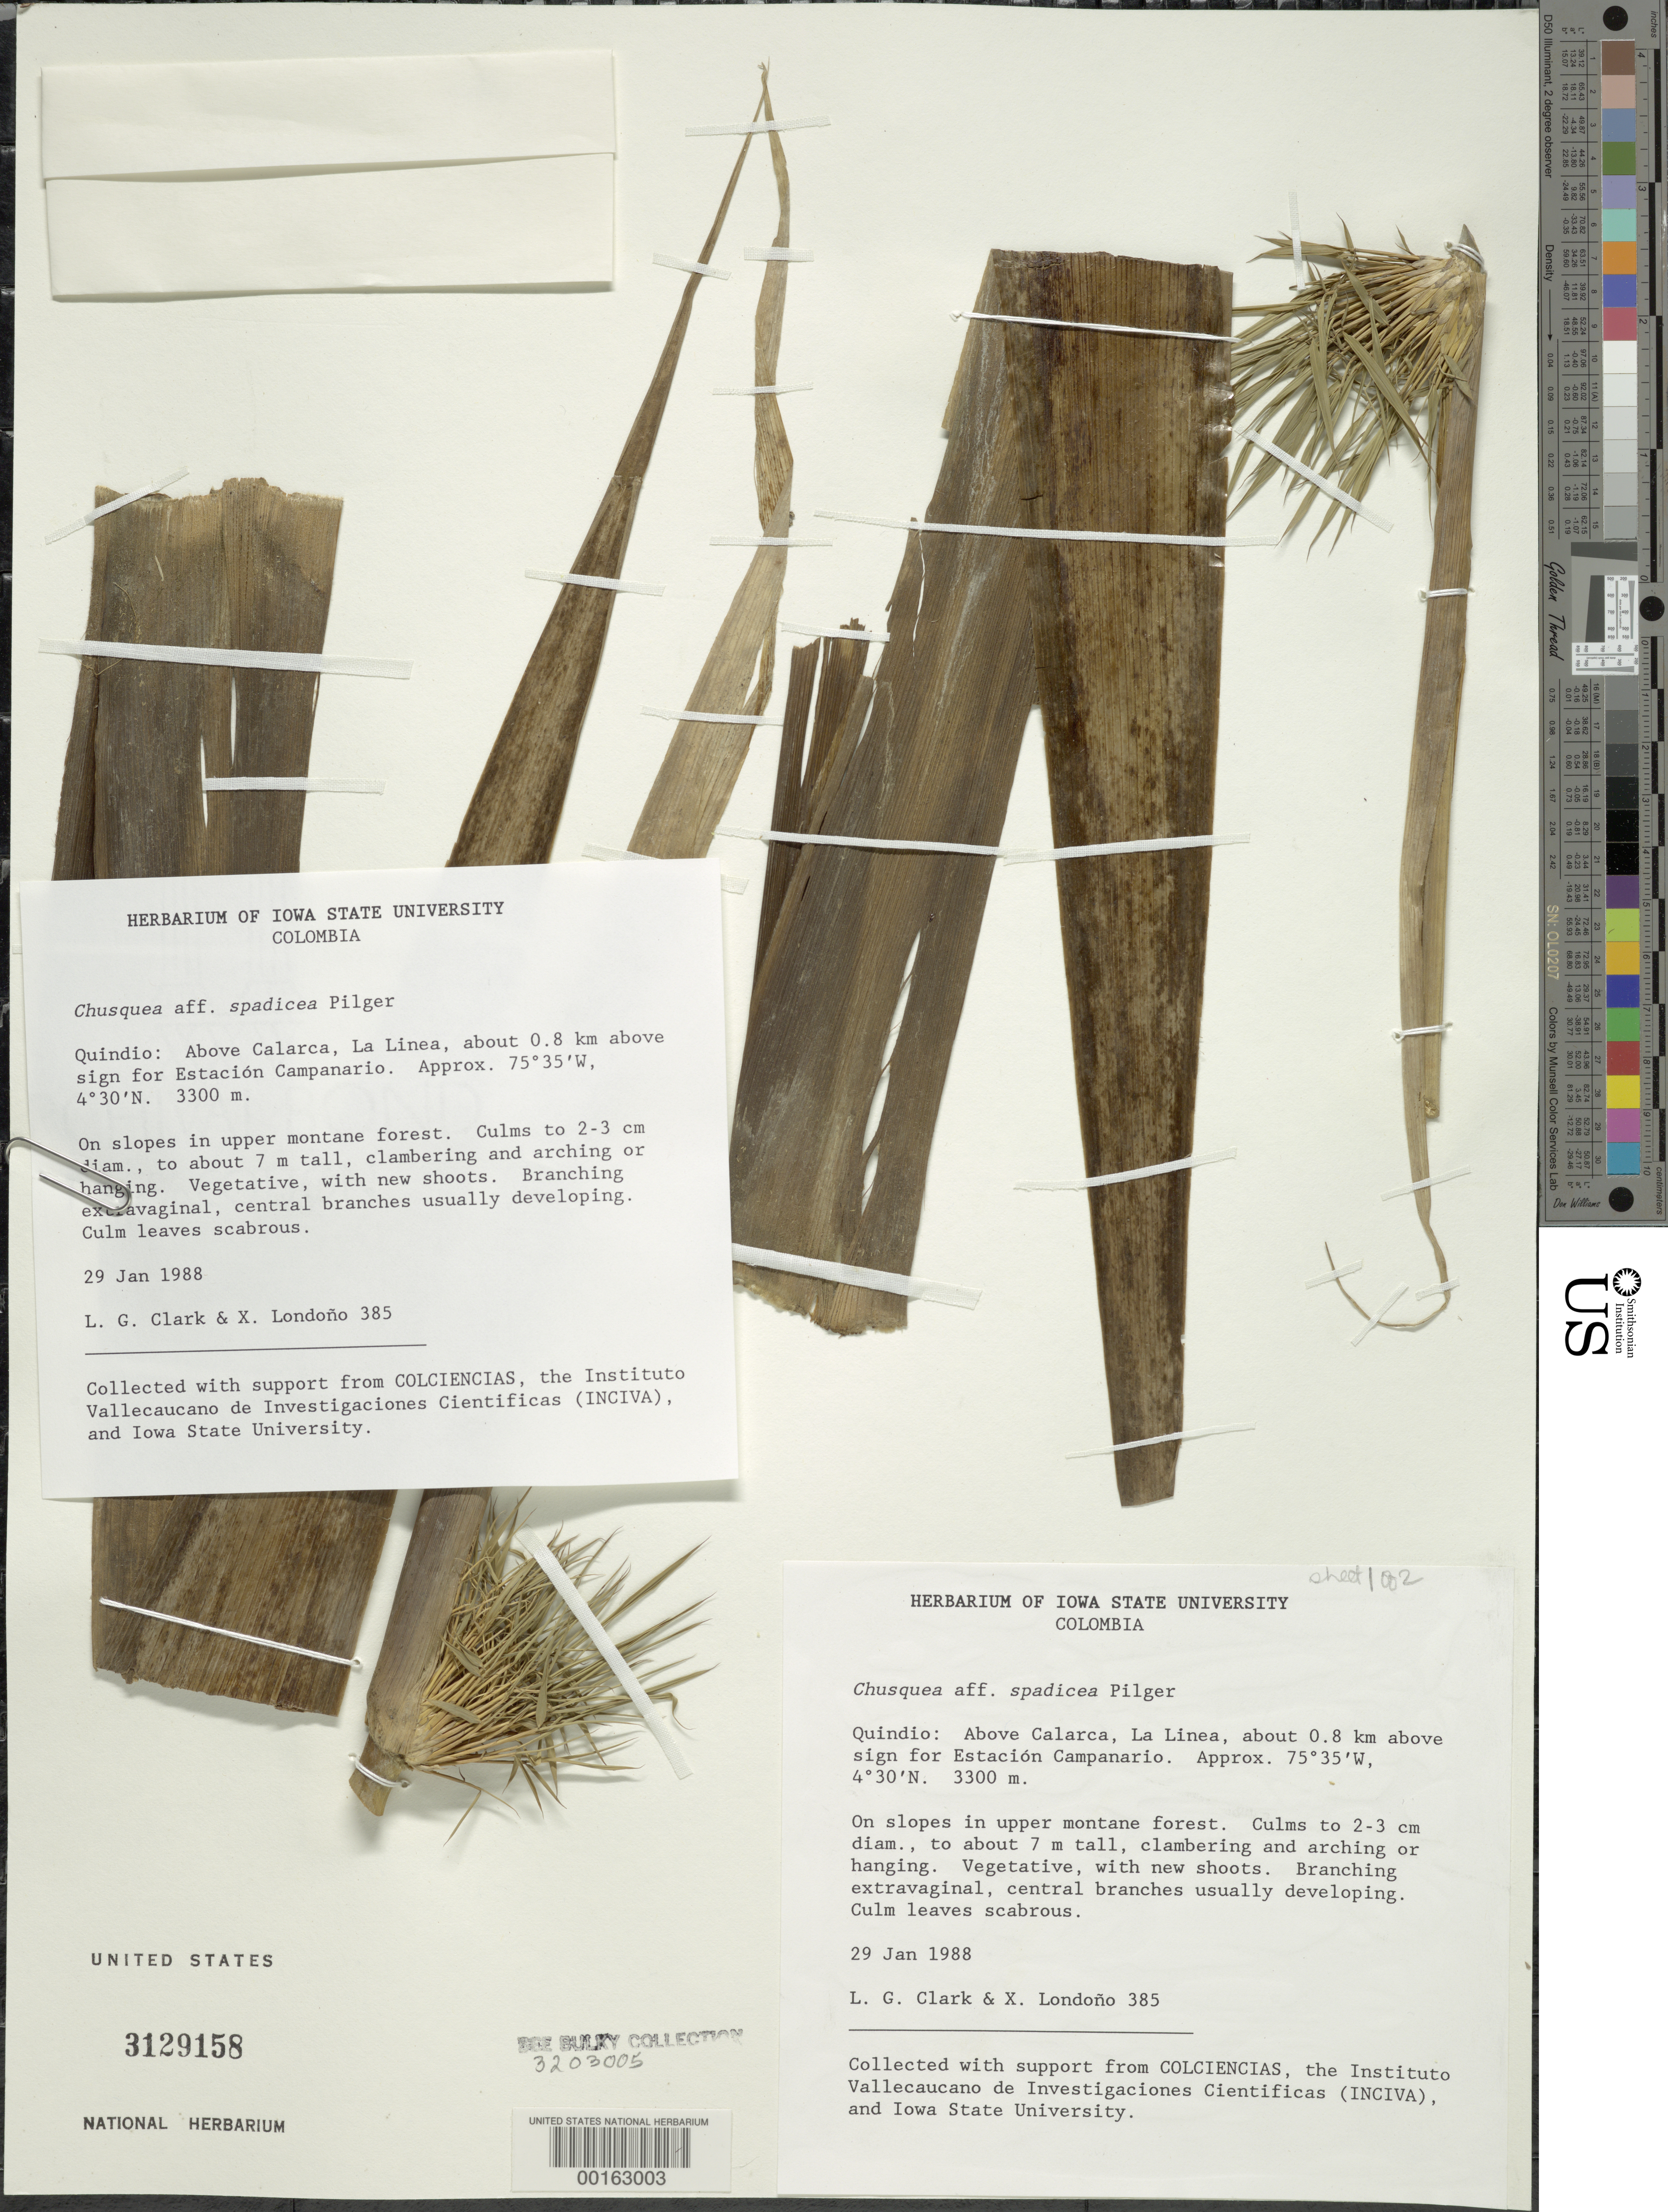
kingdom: Plantae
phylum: Tracheophyta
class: Liliopsida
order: Poales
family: Poaceae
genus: Chusquea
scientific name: Chusquea spadicea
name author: Pilg.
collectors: L. G. Clark & X. Londoño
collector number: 385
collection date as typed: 29 Jan 1988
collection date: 1988-01-29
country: Colombia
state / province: Quindío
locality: Above calarca, la linea, .8 km above sign for estacion Campanario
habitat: On slopes in upper montane forest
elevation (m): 3300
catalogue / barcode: US 3129158